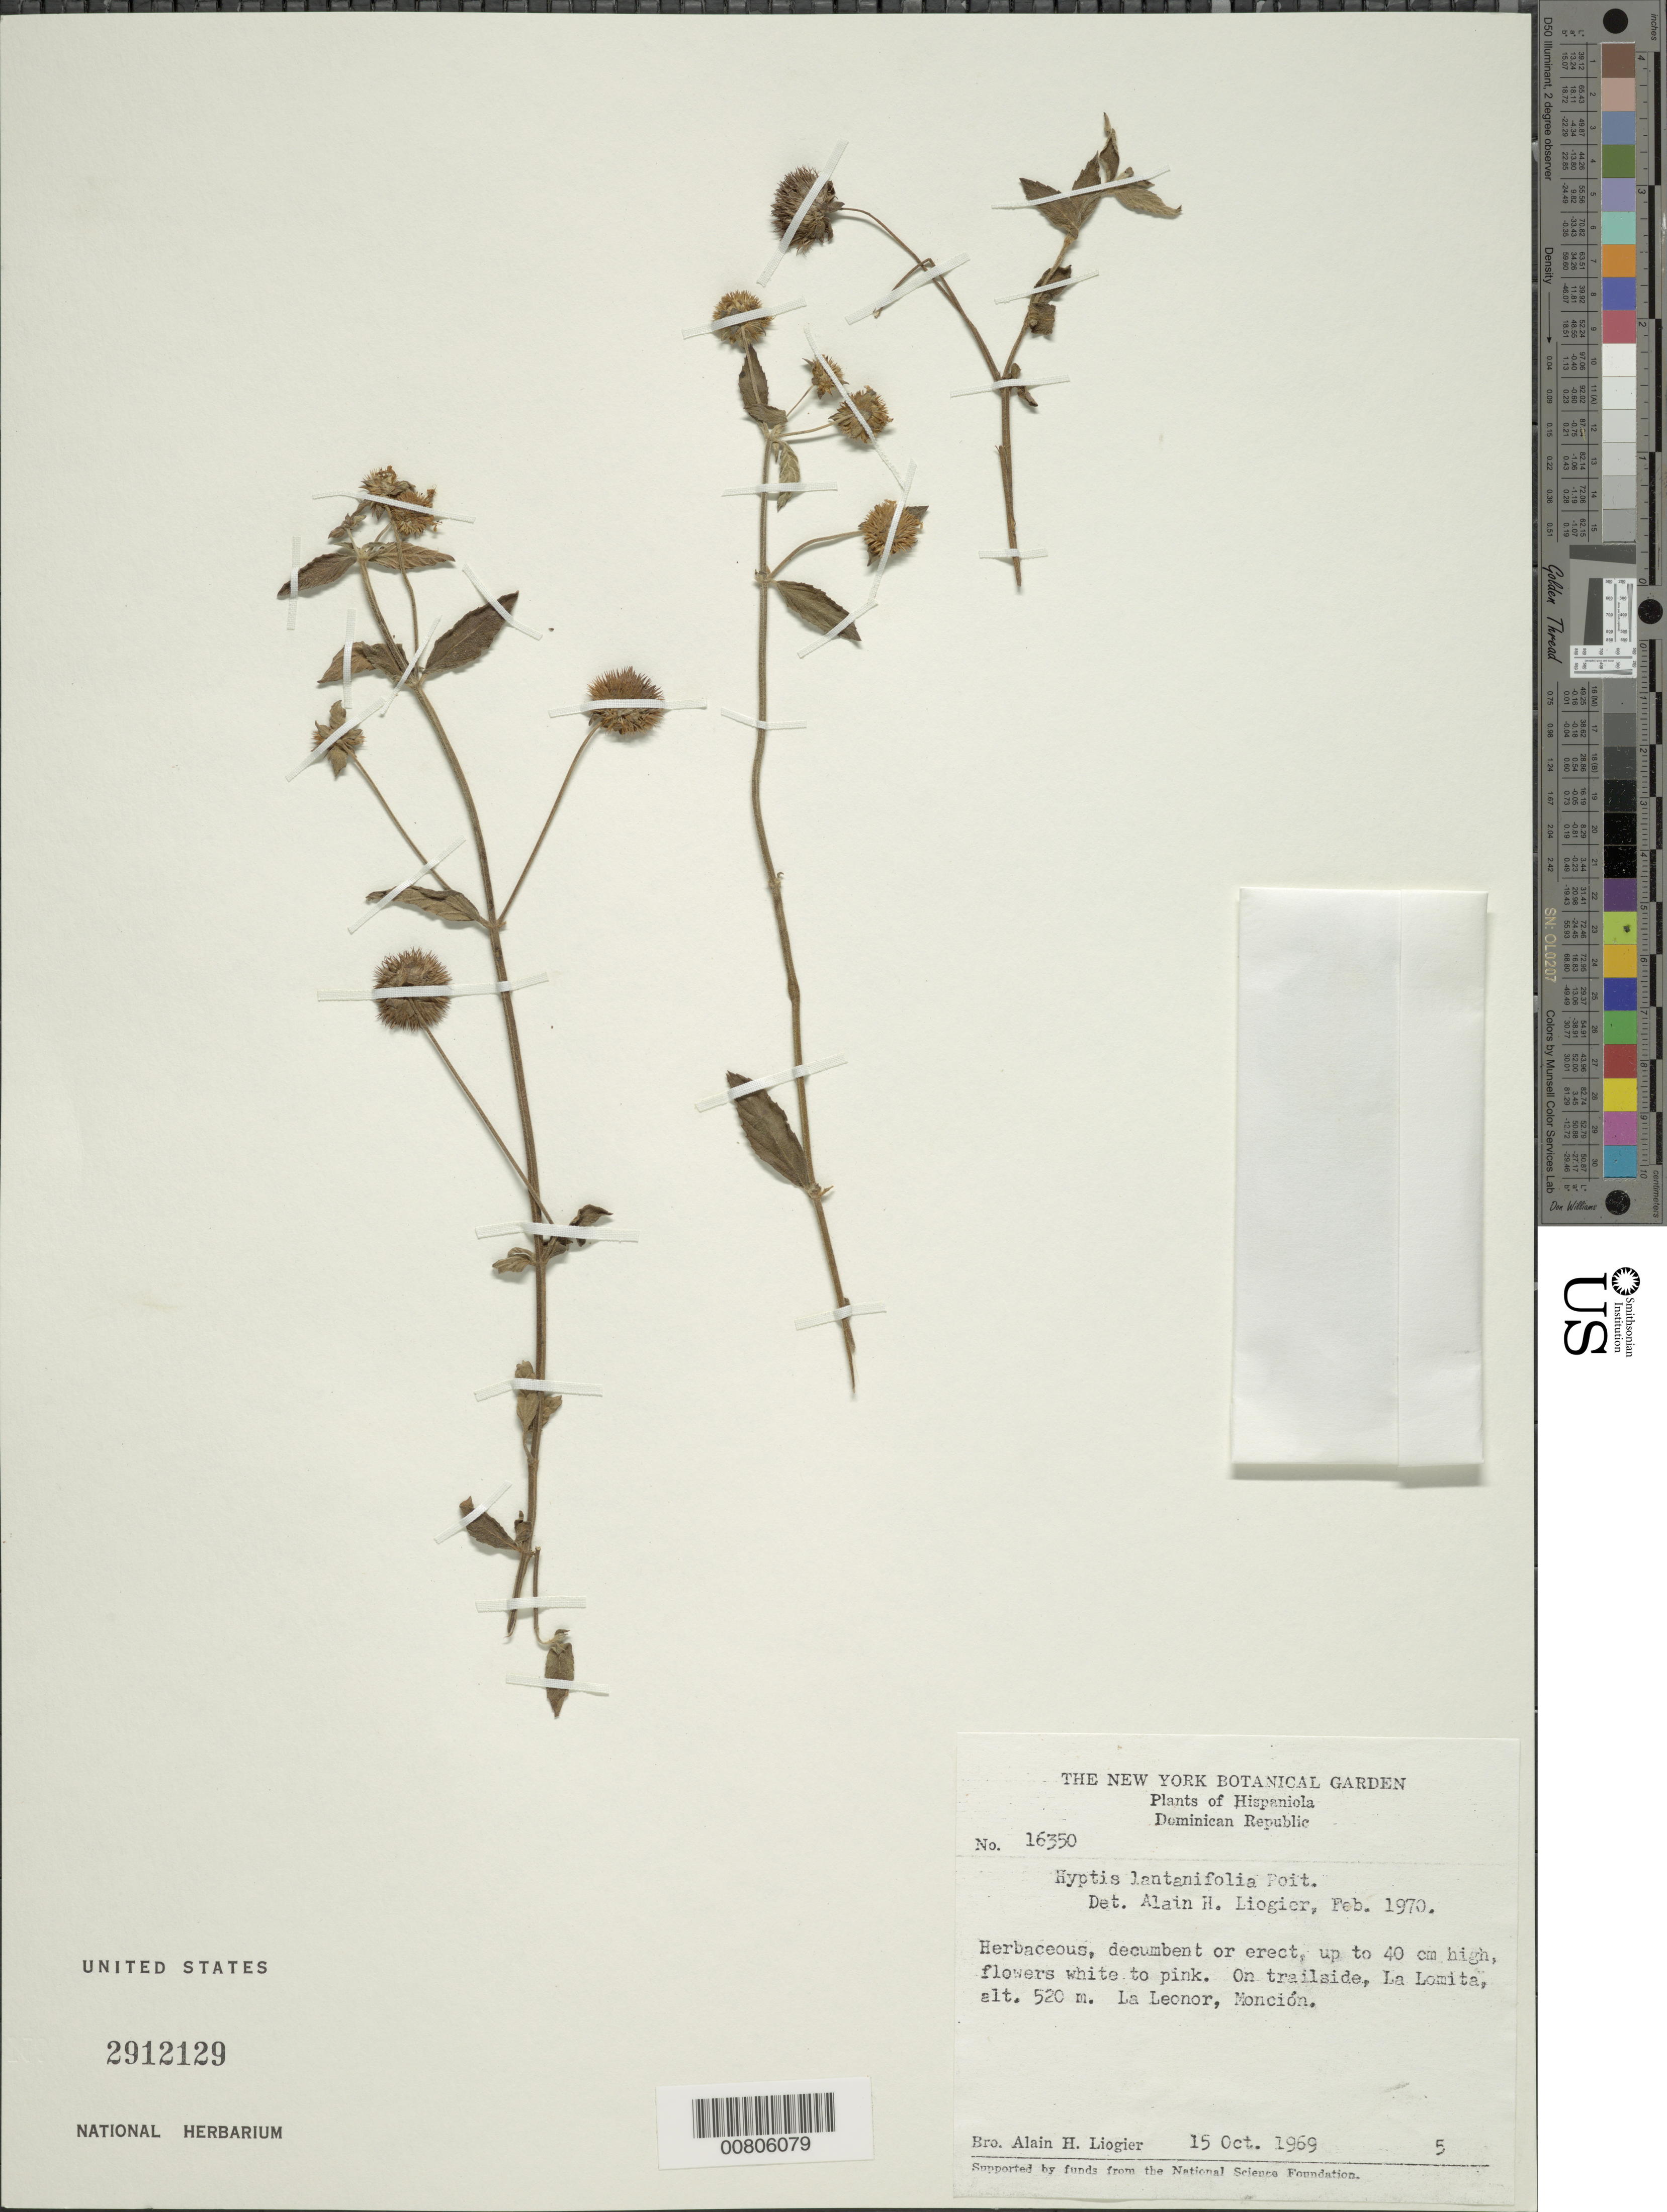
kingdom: Plantae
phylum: Tracheophyta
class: Magnoliopsida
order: Lamiales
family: Lamiaceae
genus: Hyptis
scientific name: Hyptis lantanifolia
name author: Poit.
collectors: A. H. Liogier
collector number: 16350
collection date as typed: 15 Oct 1969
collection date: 1969-10-15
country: Dominican Republic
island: Hispaniola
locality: La Lomita, La Leonor, Monción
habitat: On trailside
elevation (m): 520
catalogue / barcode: US 2912129